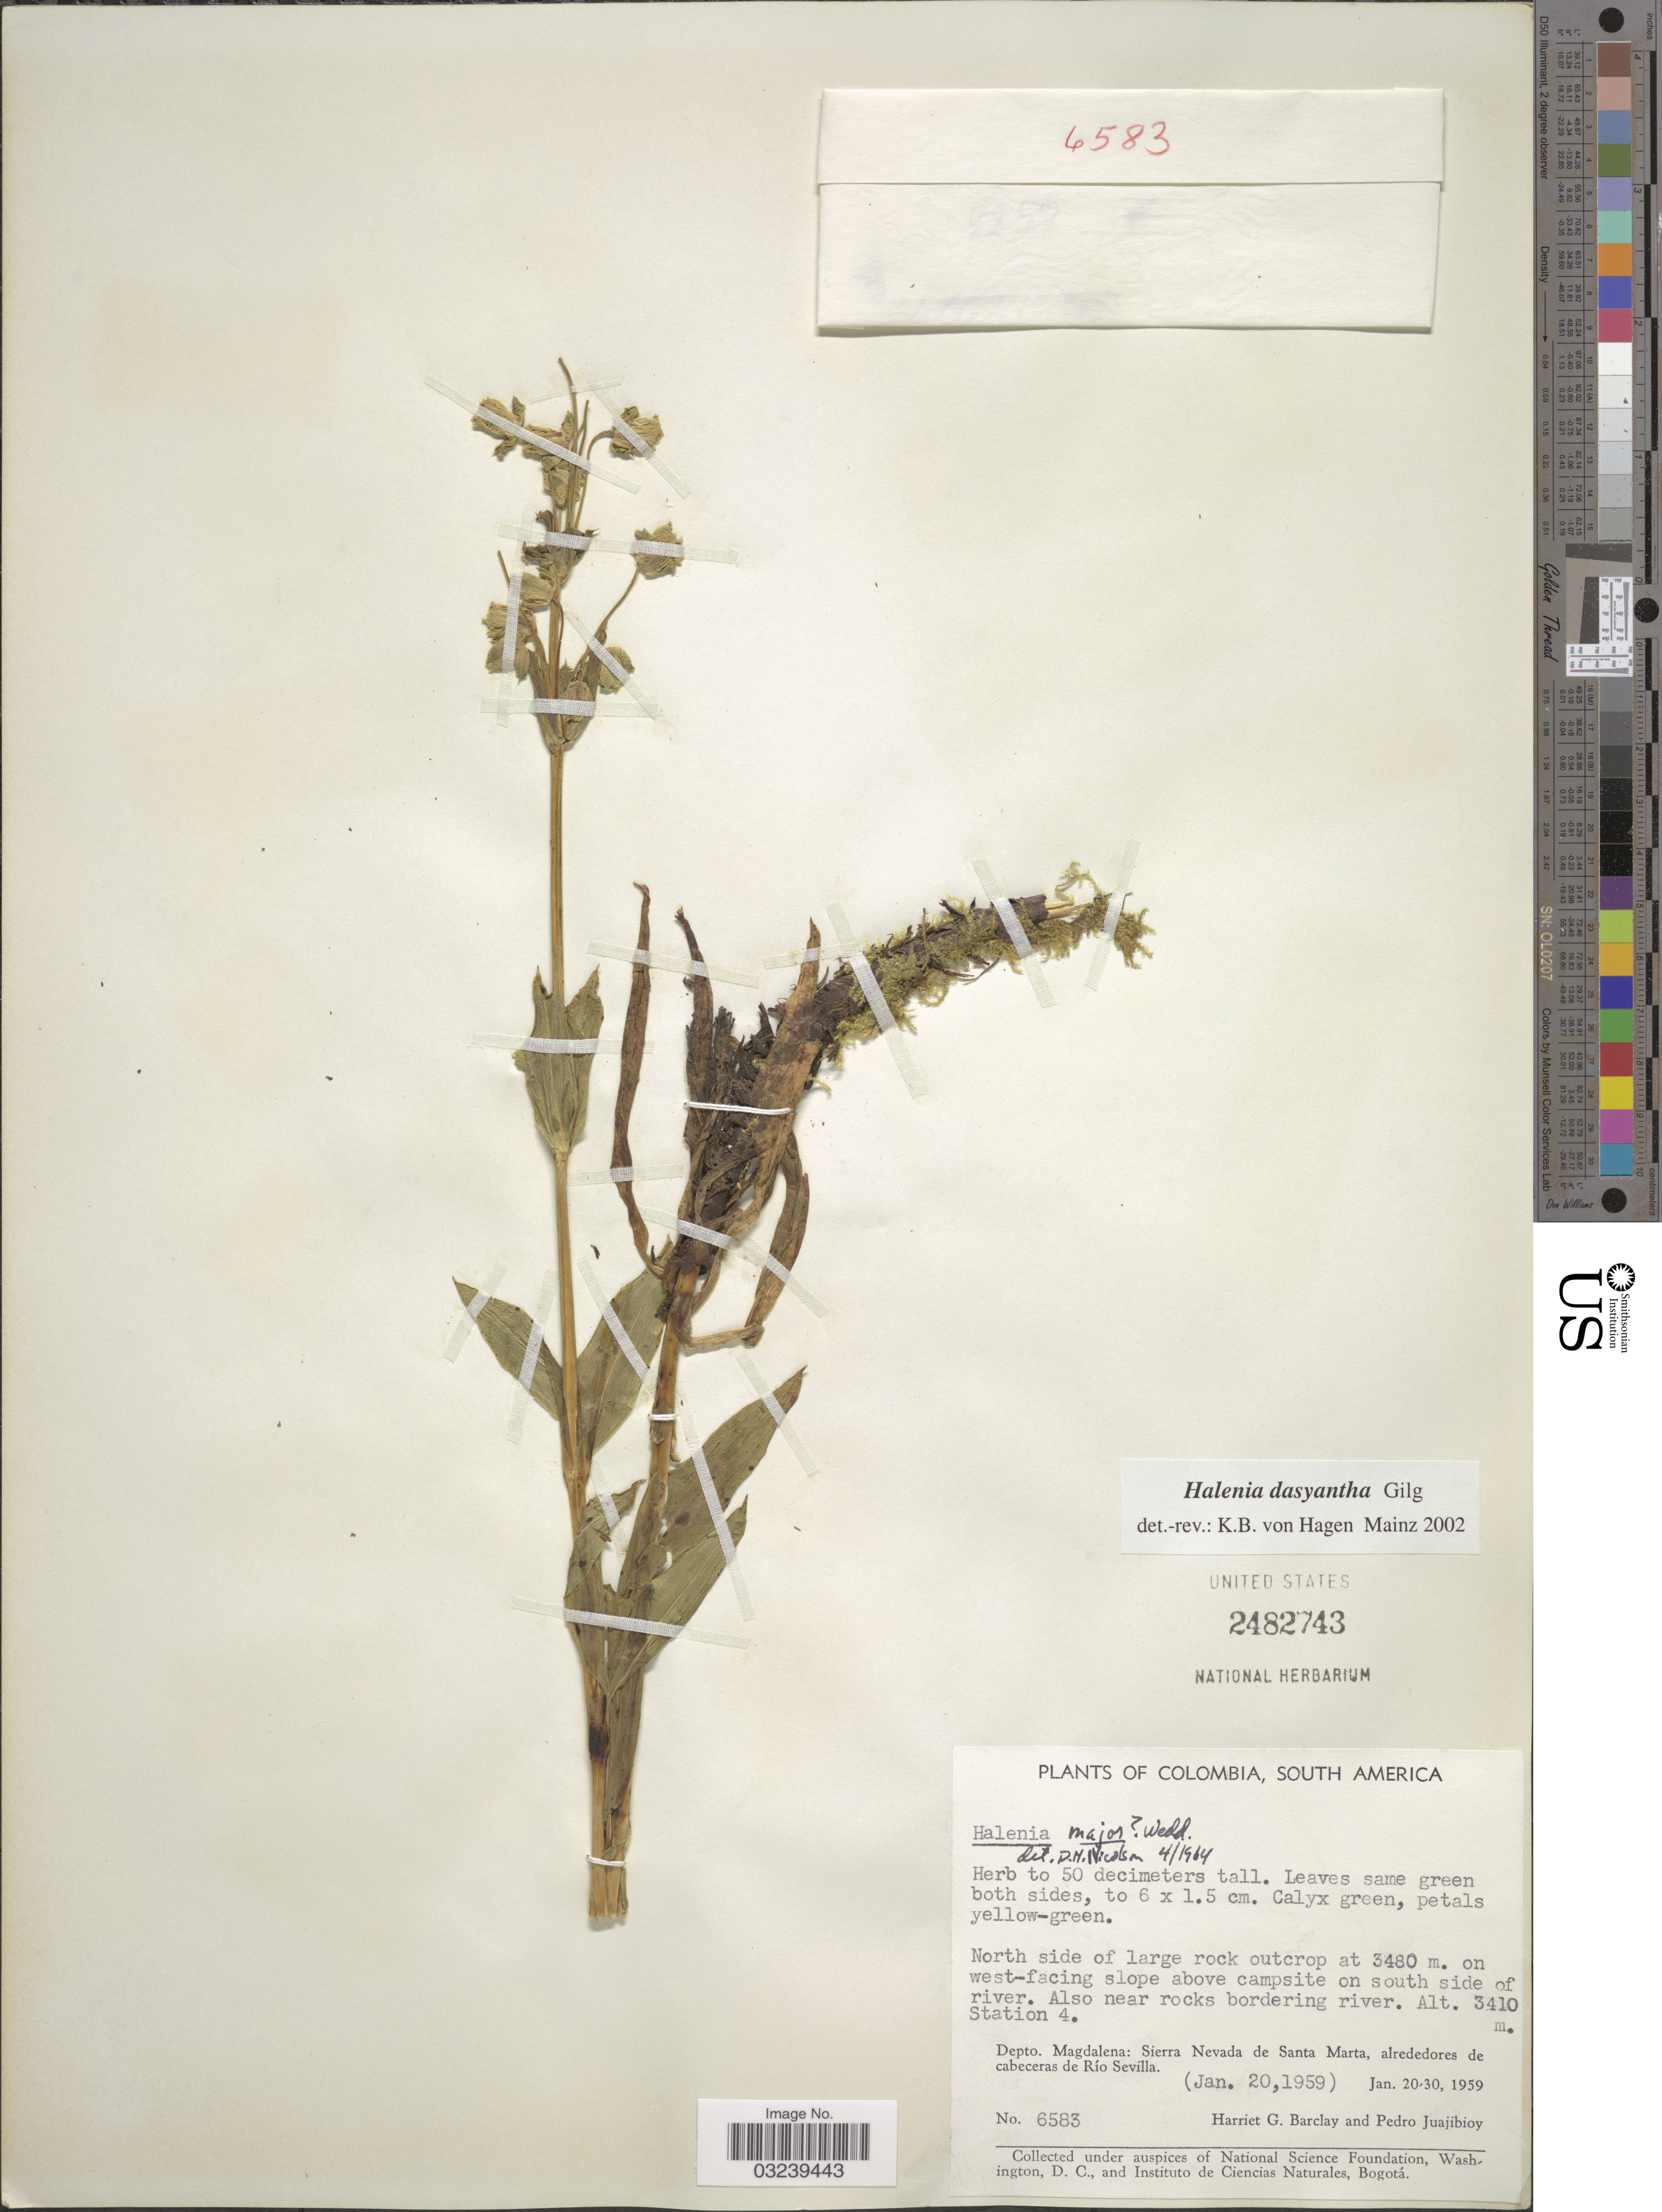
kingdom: Plantae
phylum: Tracheophyta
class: Magnoliopsida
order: Gentianales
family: Gentianaceae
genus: Halenia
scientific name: Halenia dasyantha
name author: Gilg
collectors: H. G. Barclay & P. Juajibioy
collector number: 6583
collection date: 1959-01-20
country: Colombia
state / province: Magdalena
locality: North side of large rock outcrop at 3480 m. on westfacing slope above campsite on south side of river. Depto. Magdalena: Sierra Nevada de Santa Marta, alrededores de cabeceras de Río Sevilla.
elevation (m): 3410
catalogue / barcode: US 2482743